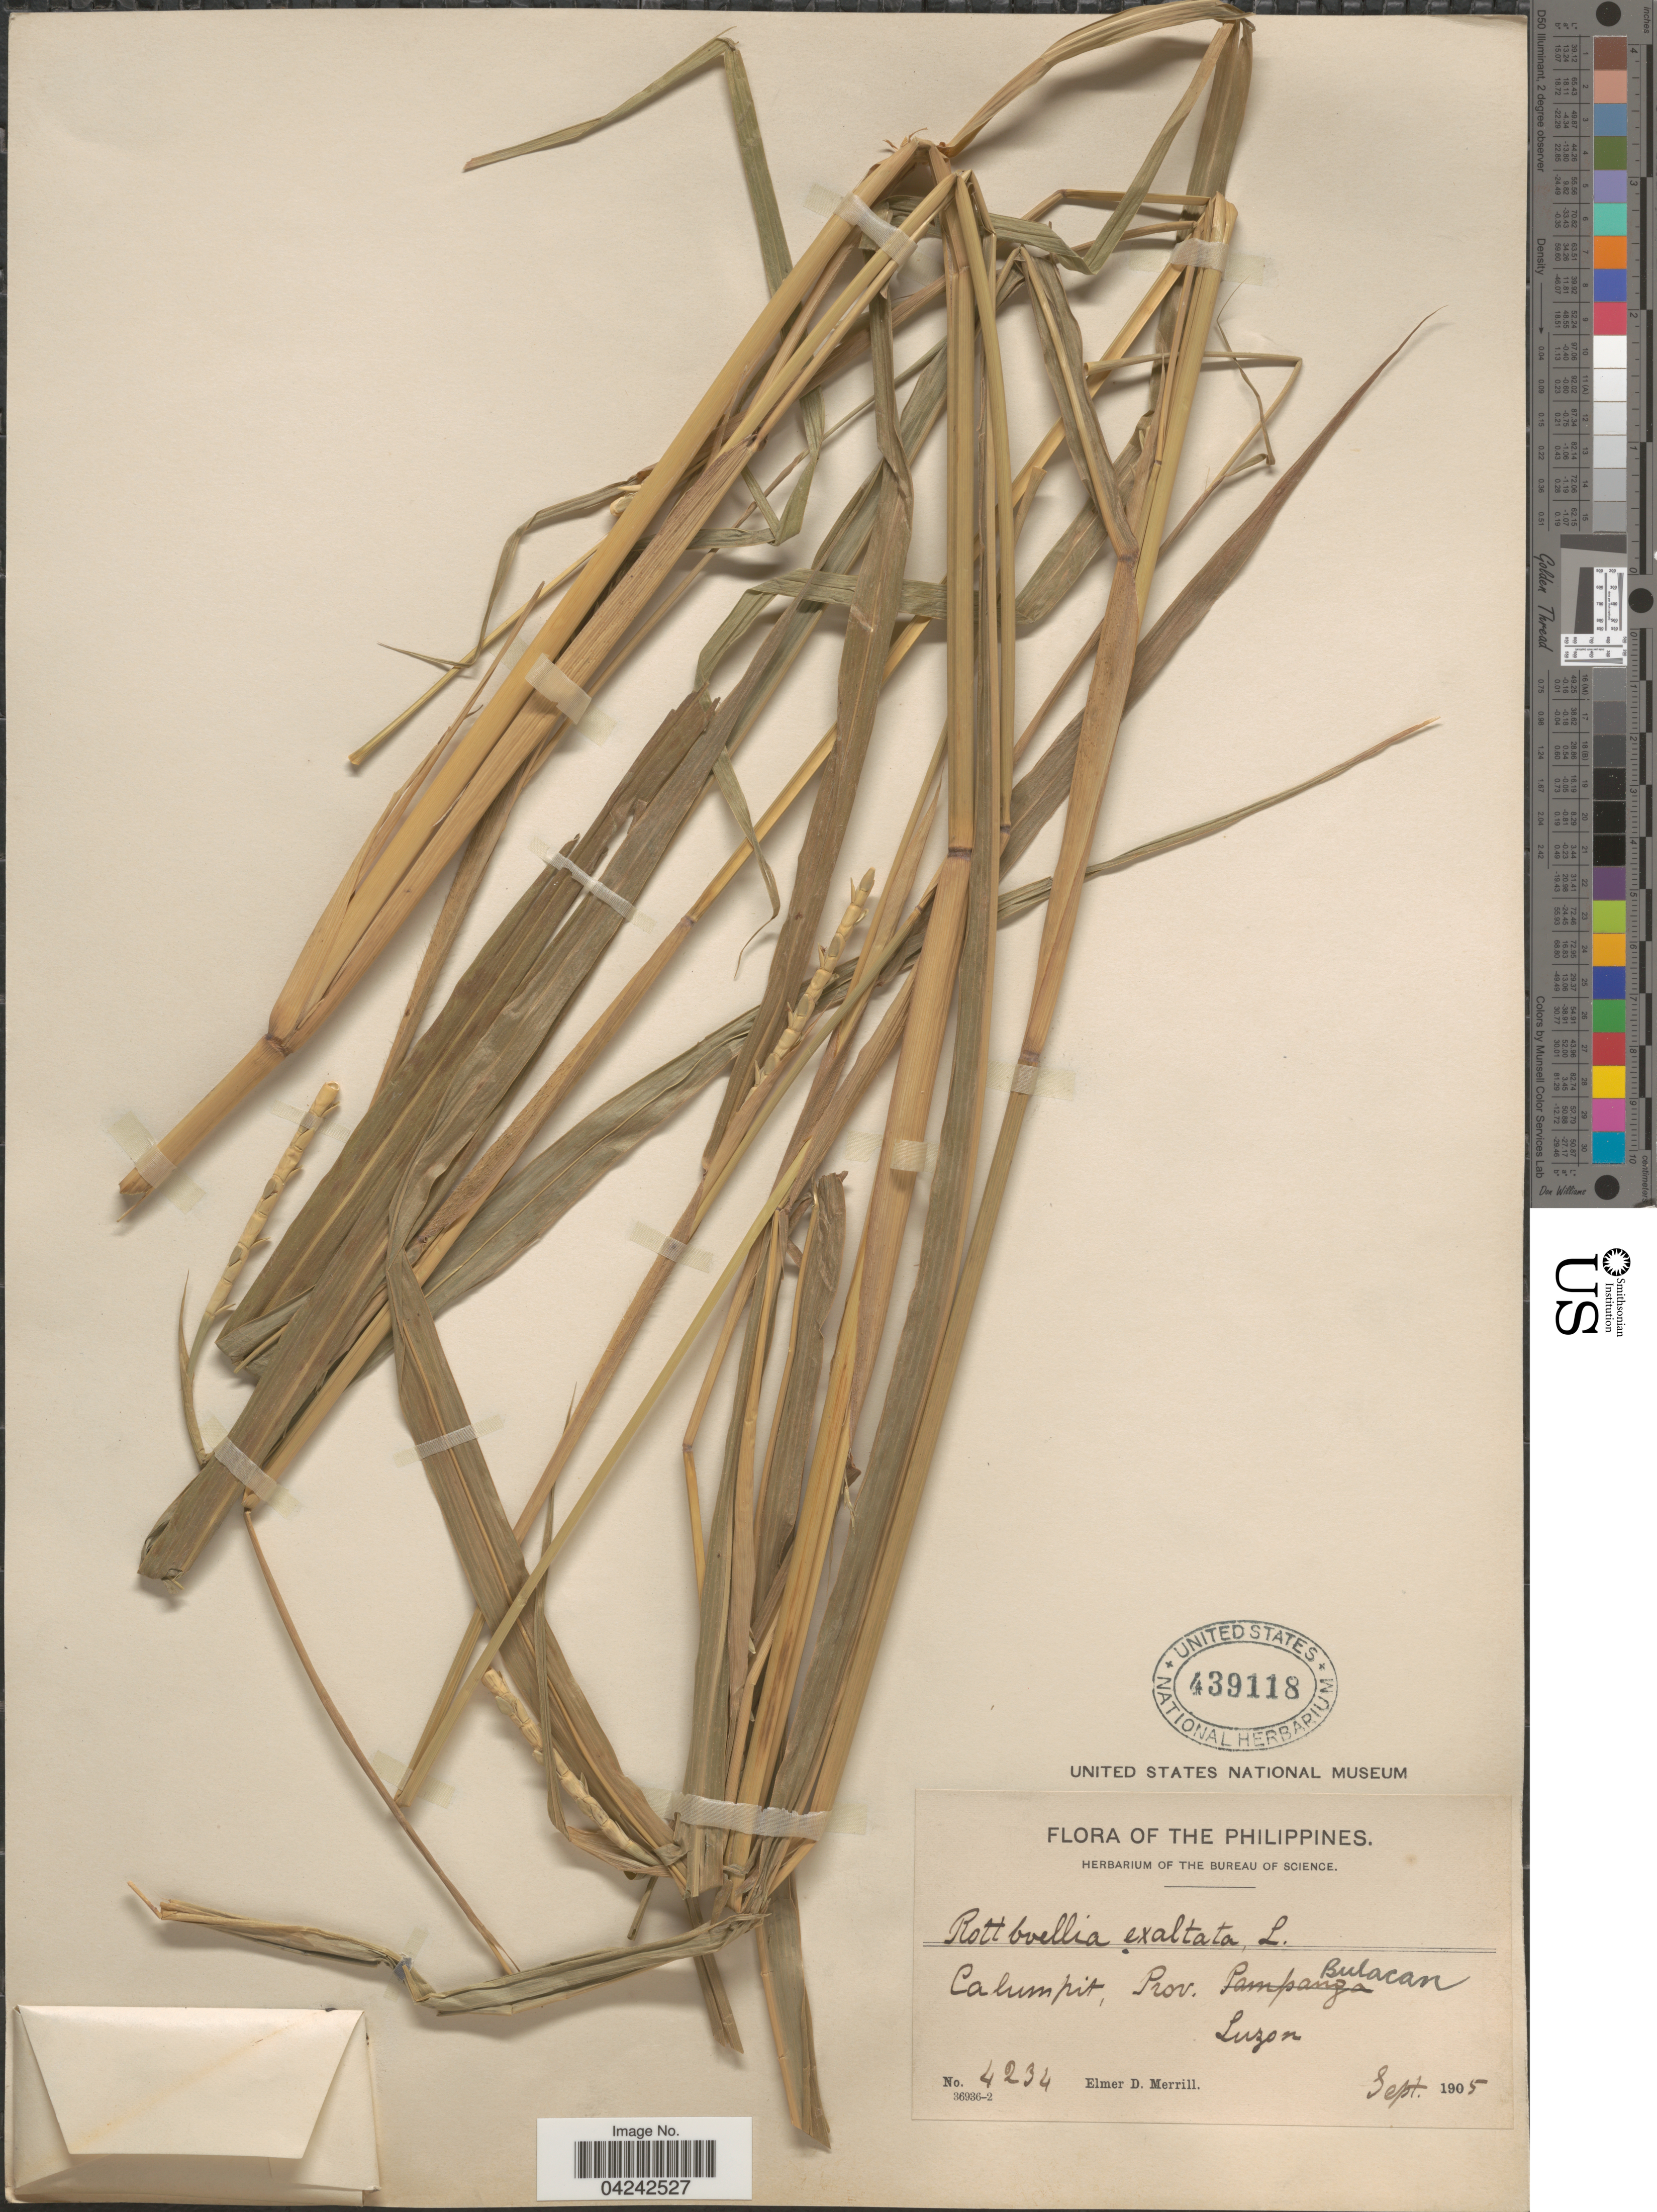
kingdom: Plantae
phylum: Tracheophyta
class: Liliopsida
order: Poales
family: Poaceae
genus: Rottboellia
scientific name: Rottboellia cochinchinensis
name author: (Lour.) Clayton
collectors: E. D. Merrill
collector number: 4234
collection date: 1905-09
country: Philippines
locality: Calumpit, Prov. Bulacan. Luzon.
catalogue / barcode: US 439118